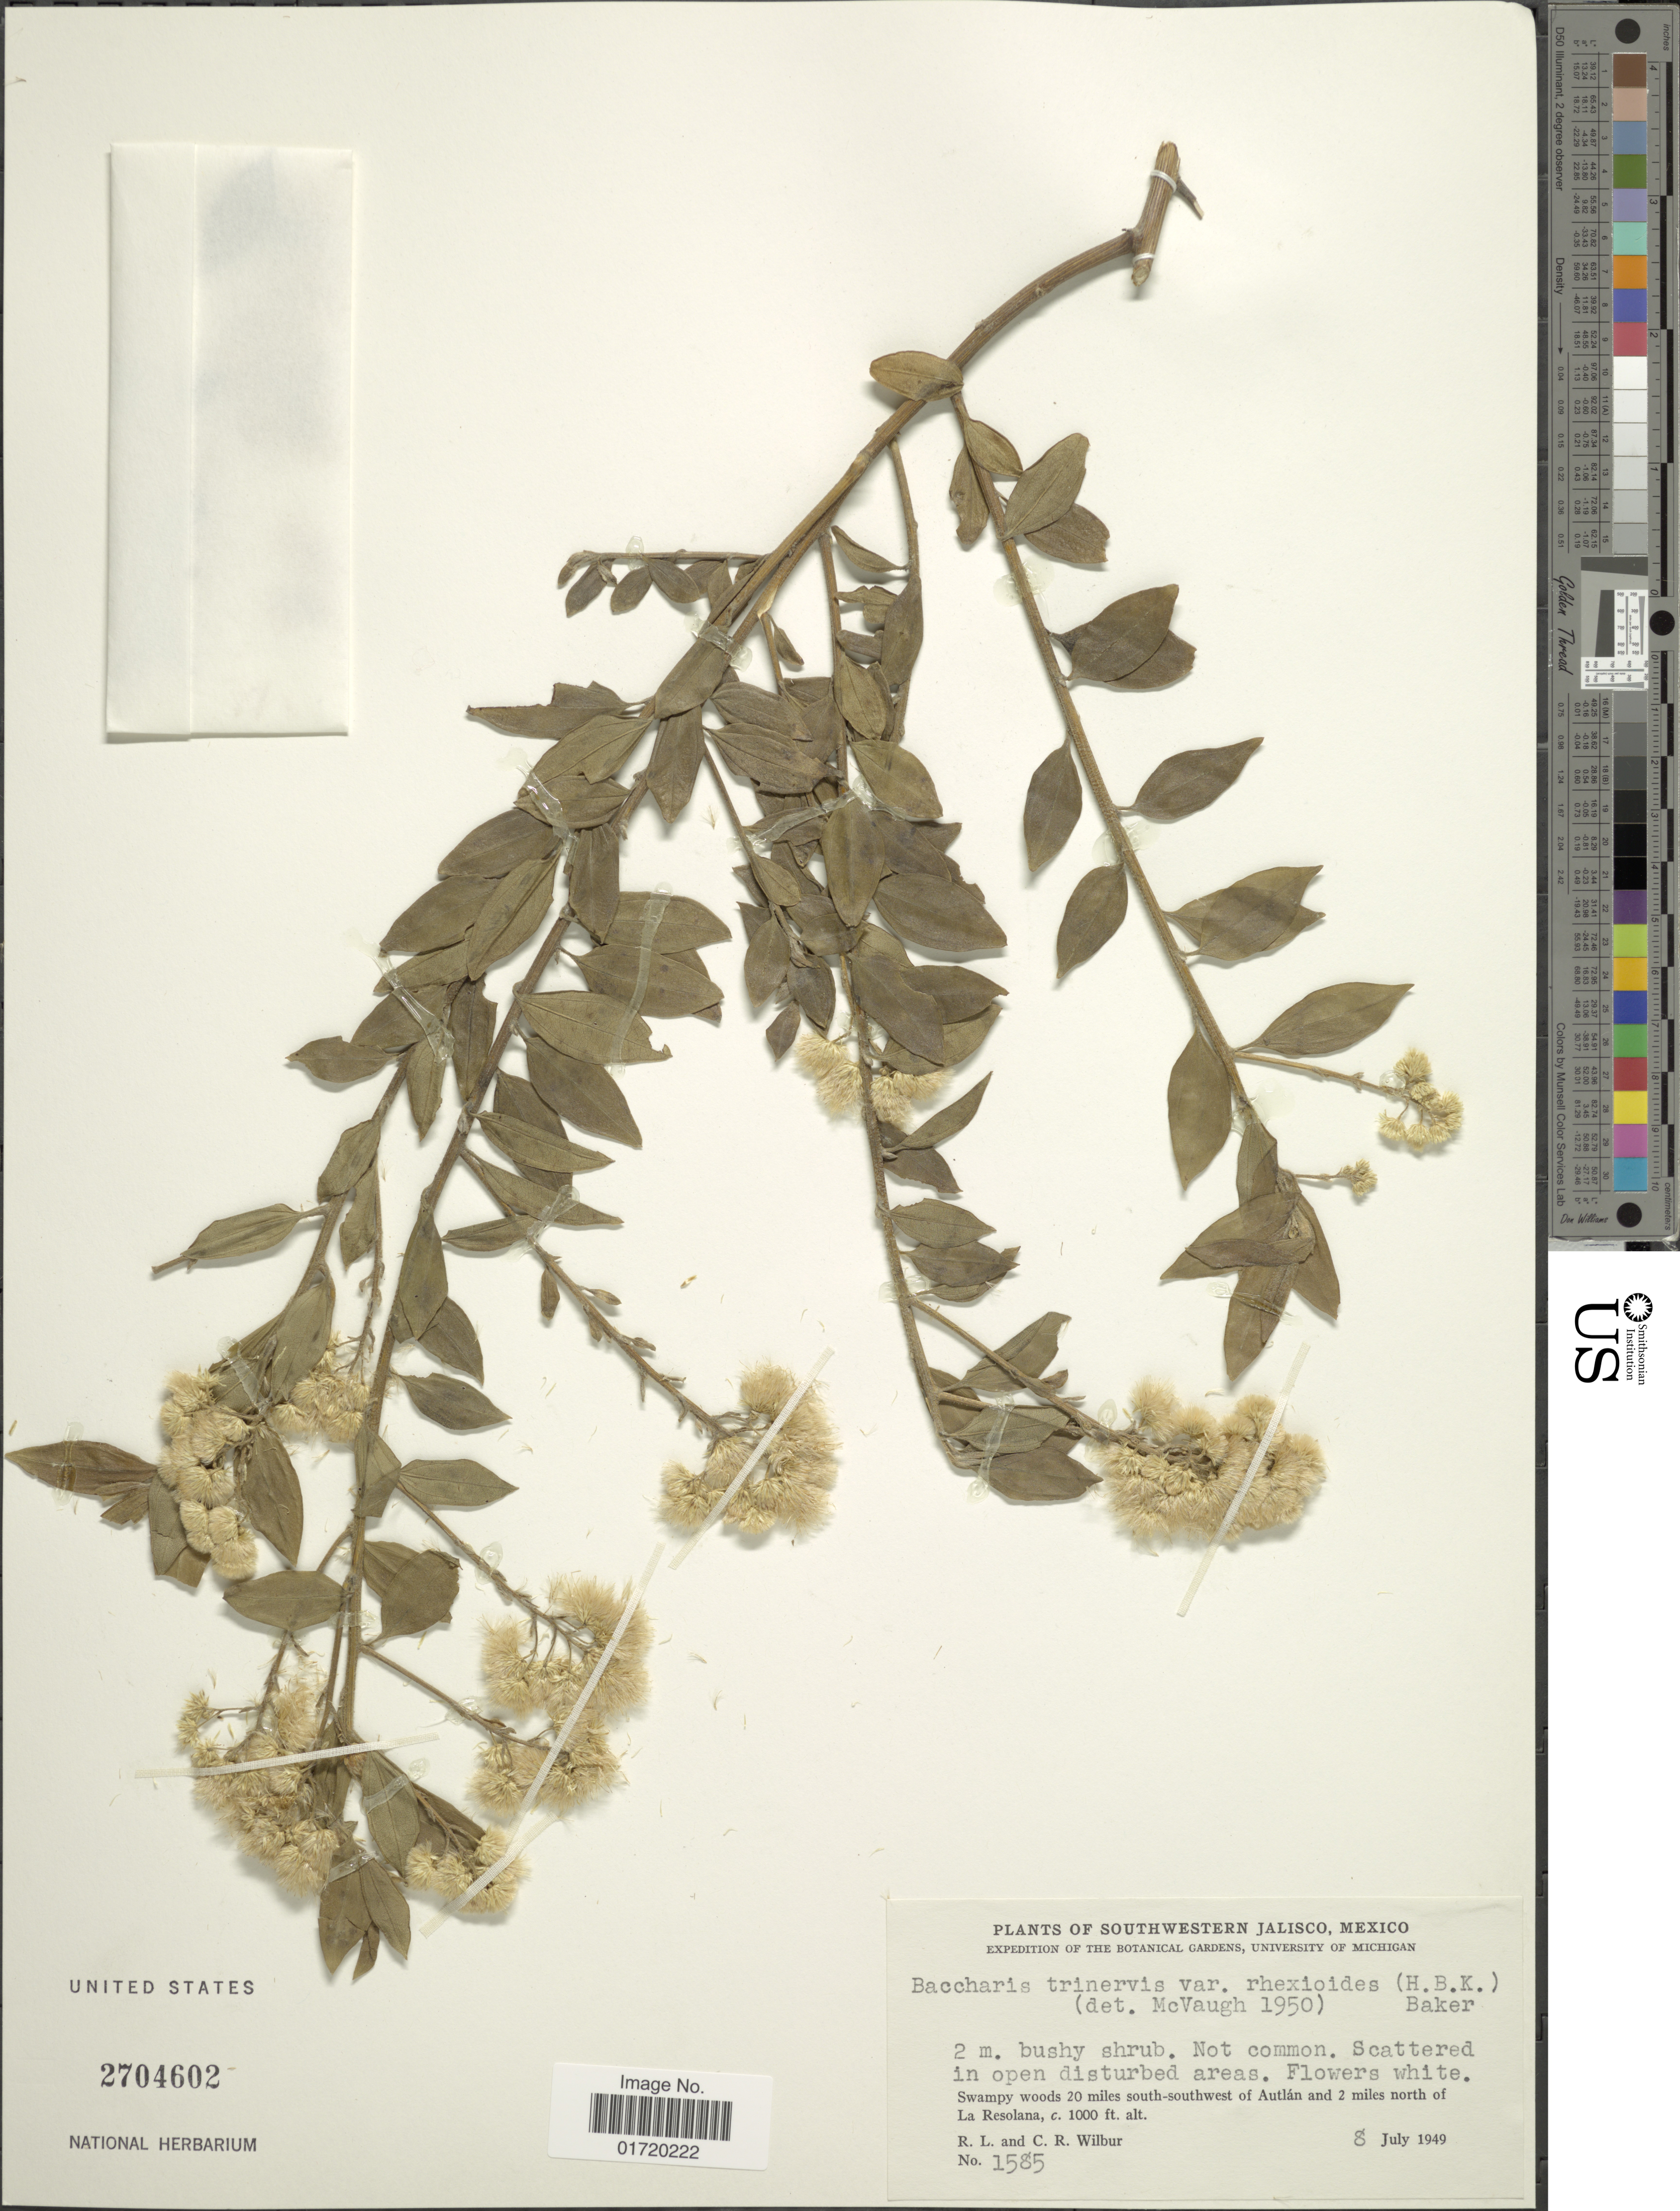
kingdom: Plantae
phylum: Tracheophyta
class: Magnoliopsida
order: Asterales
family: Asteraceae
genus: Baccharis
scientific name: Baccharis trinervis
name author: (Lam.) Pers.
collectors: R. L. Wilbur & C. Wilbur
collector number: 1585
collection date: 1949-07-08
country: Mexico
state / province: Jalisco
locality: Southwestern Jalisco, 20 miles south-southwest of Autlan and 2 miles north of La Resolana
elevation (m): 305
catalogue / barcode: US 2704602